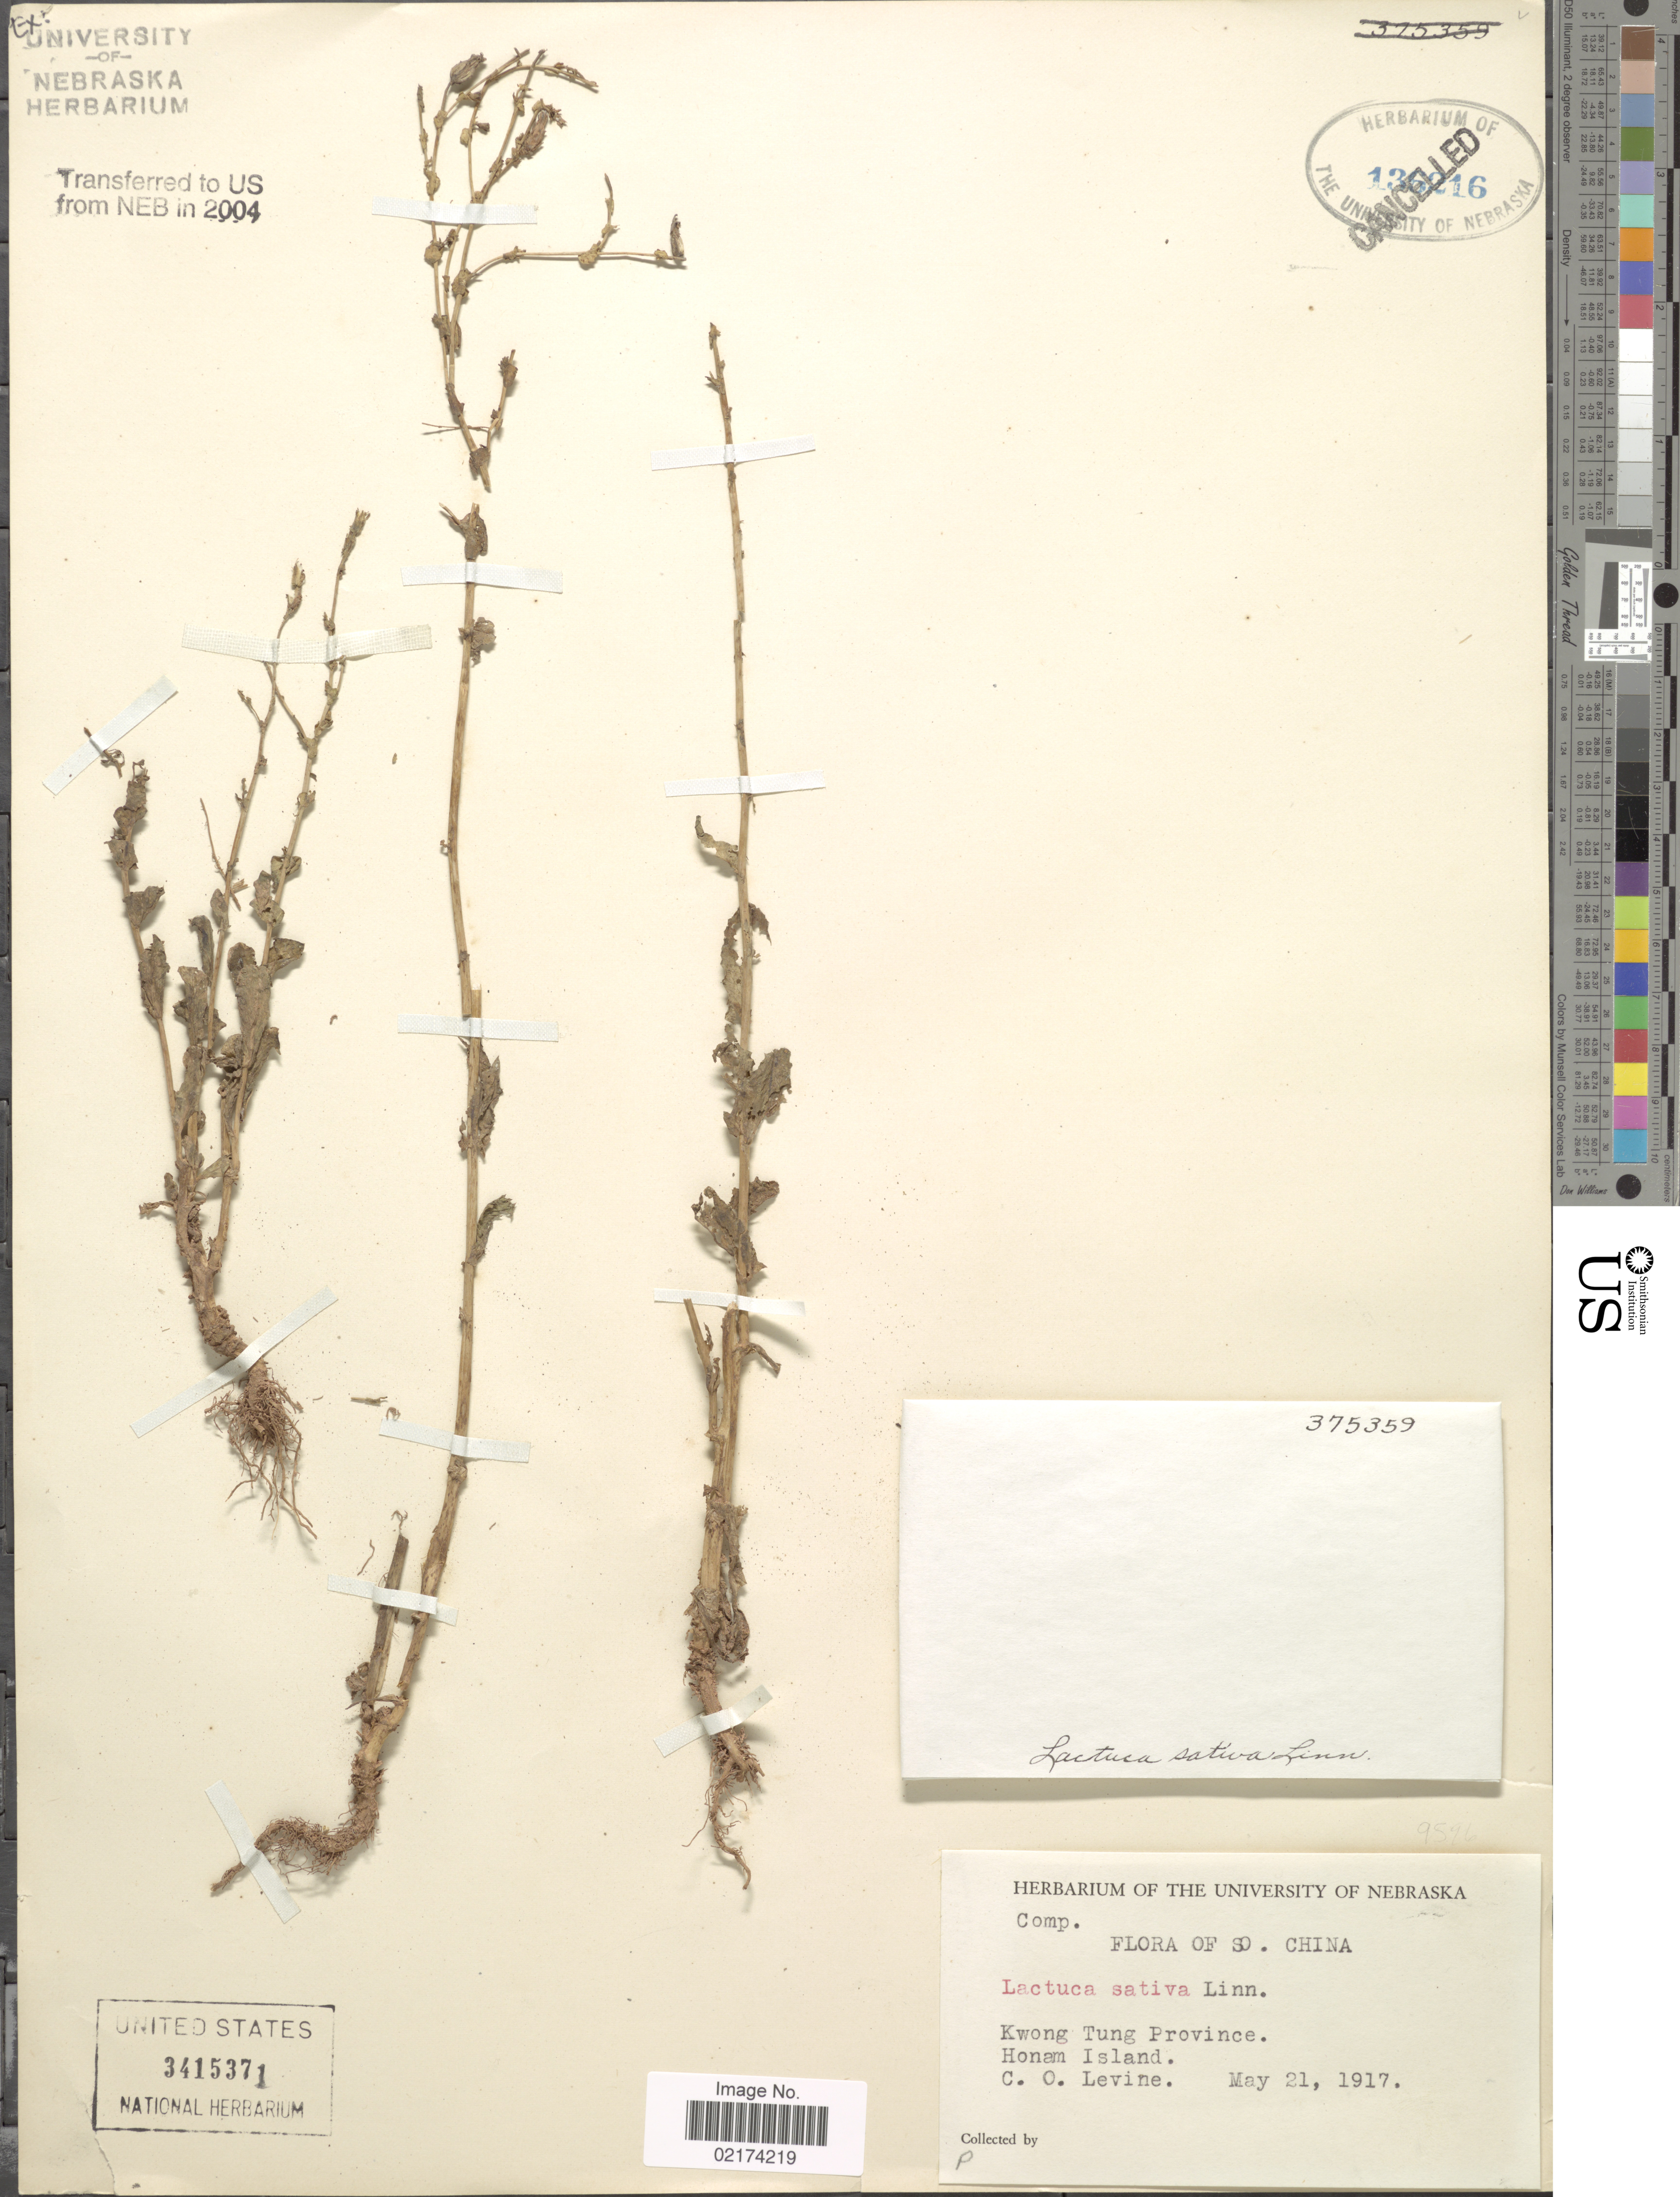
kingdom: Plantae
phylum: Tracheophyta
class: Magnoliopsida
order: Asterales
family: Asteraceae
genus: Lactuca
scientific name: Lactuca sativa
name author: L.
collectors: C. O. Levine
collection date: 1917-05-21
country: China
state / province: Guangdong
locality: SO. China, Kwong Tung Province, Honam Island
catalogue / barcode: US 3415371